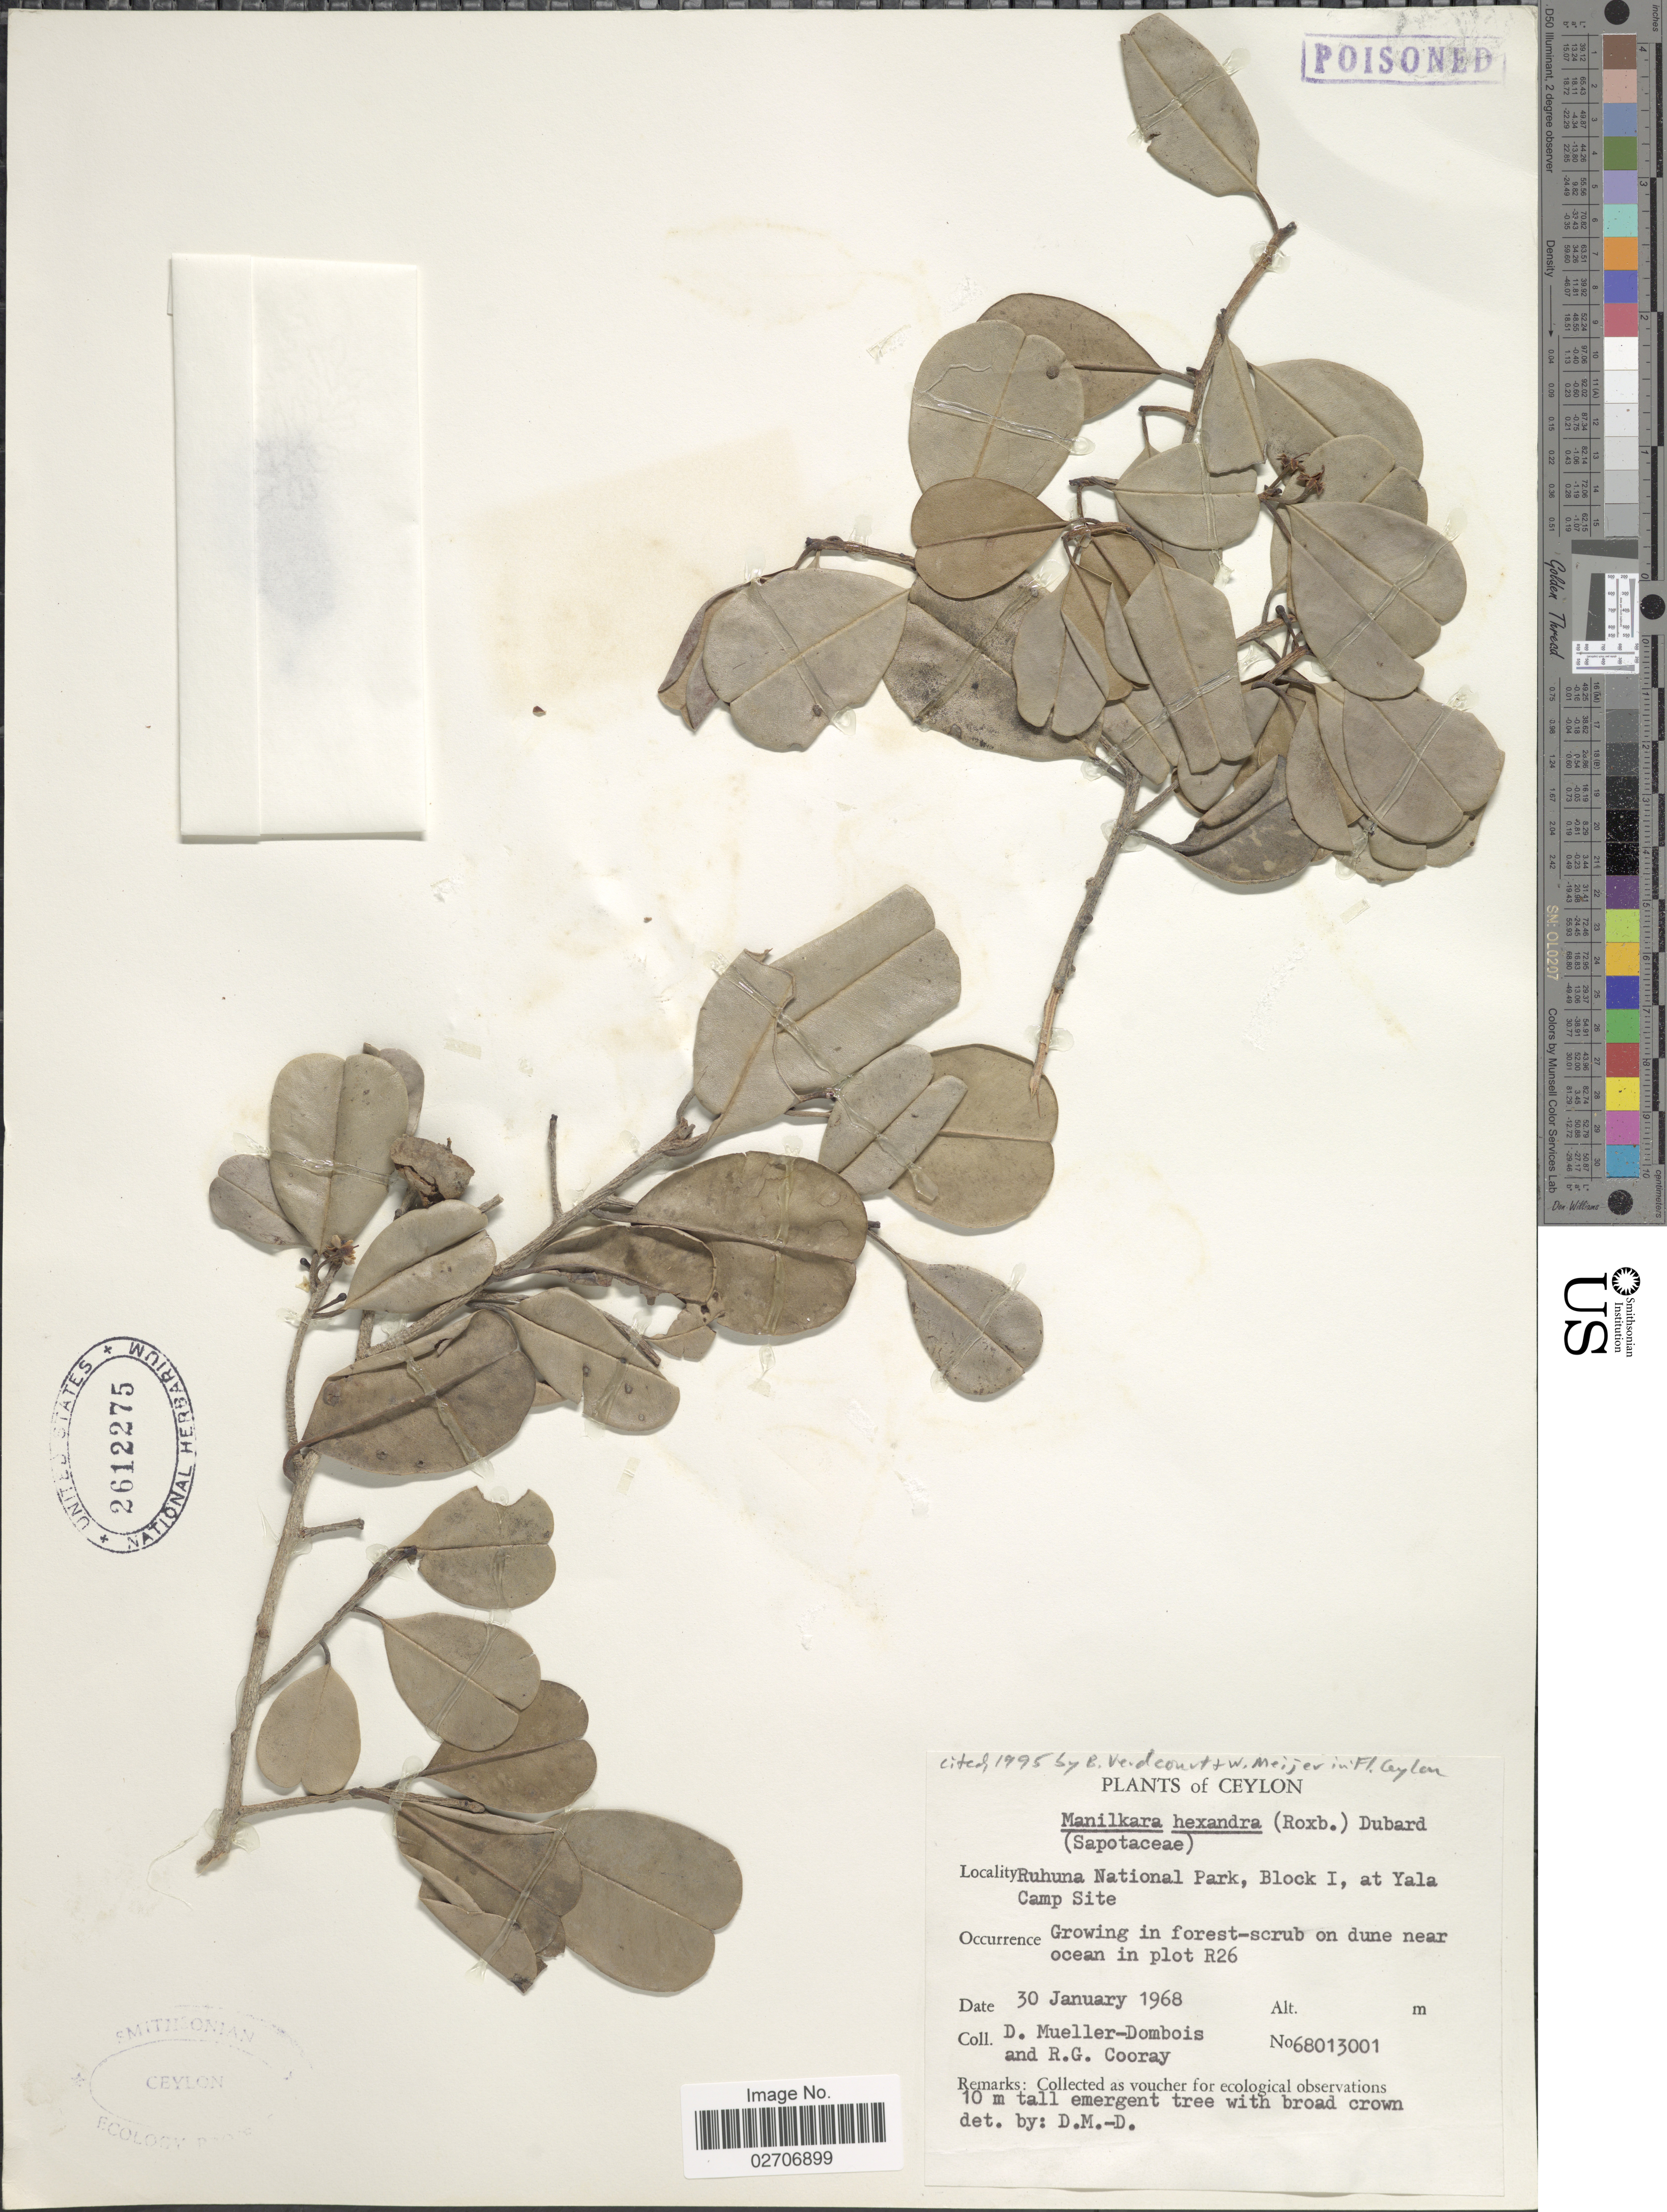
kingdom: Plantae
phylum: Tracheophyta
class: Magnoliopsida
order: Ericales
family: Sapotaceae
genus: Manilkara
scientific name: Manilkara hexandra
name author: (Roxb.) Dubard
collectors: D. Mueller-Dombois & R. Cooray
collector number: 68013001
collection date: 1968-01-30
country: Sri Lanka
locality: Ceylon, Ruhuna National Park, Block 1, at Yala Camp Site, in forest-scrub on dune near ocean in plot R26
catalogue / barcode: US 2612275